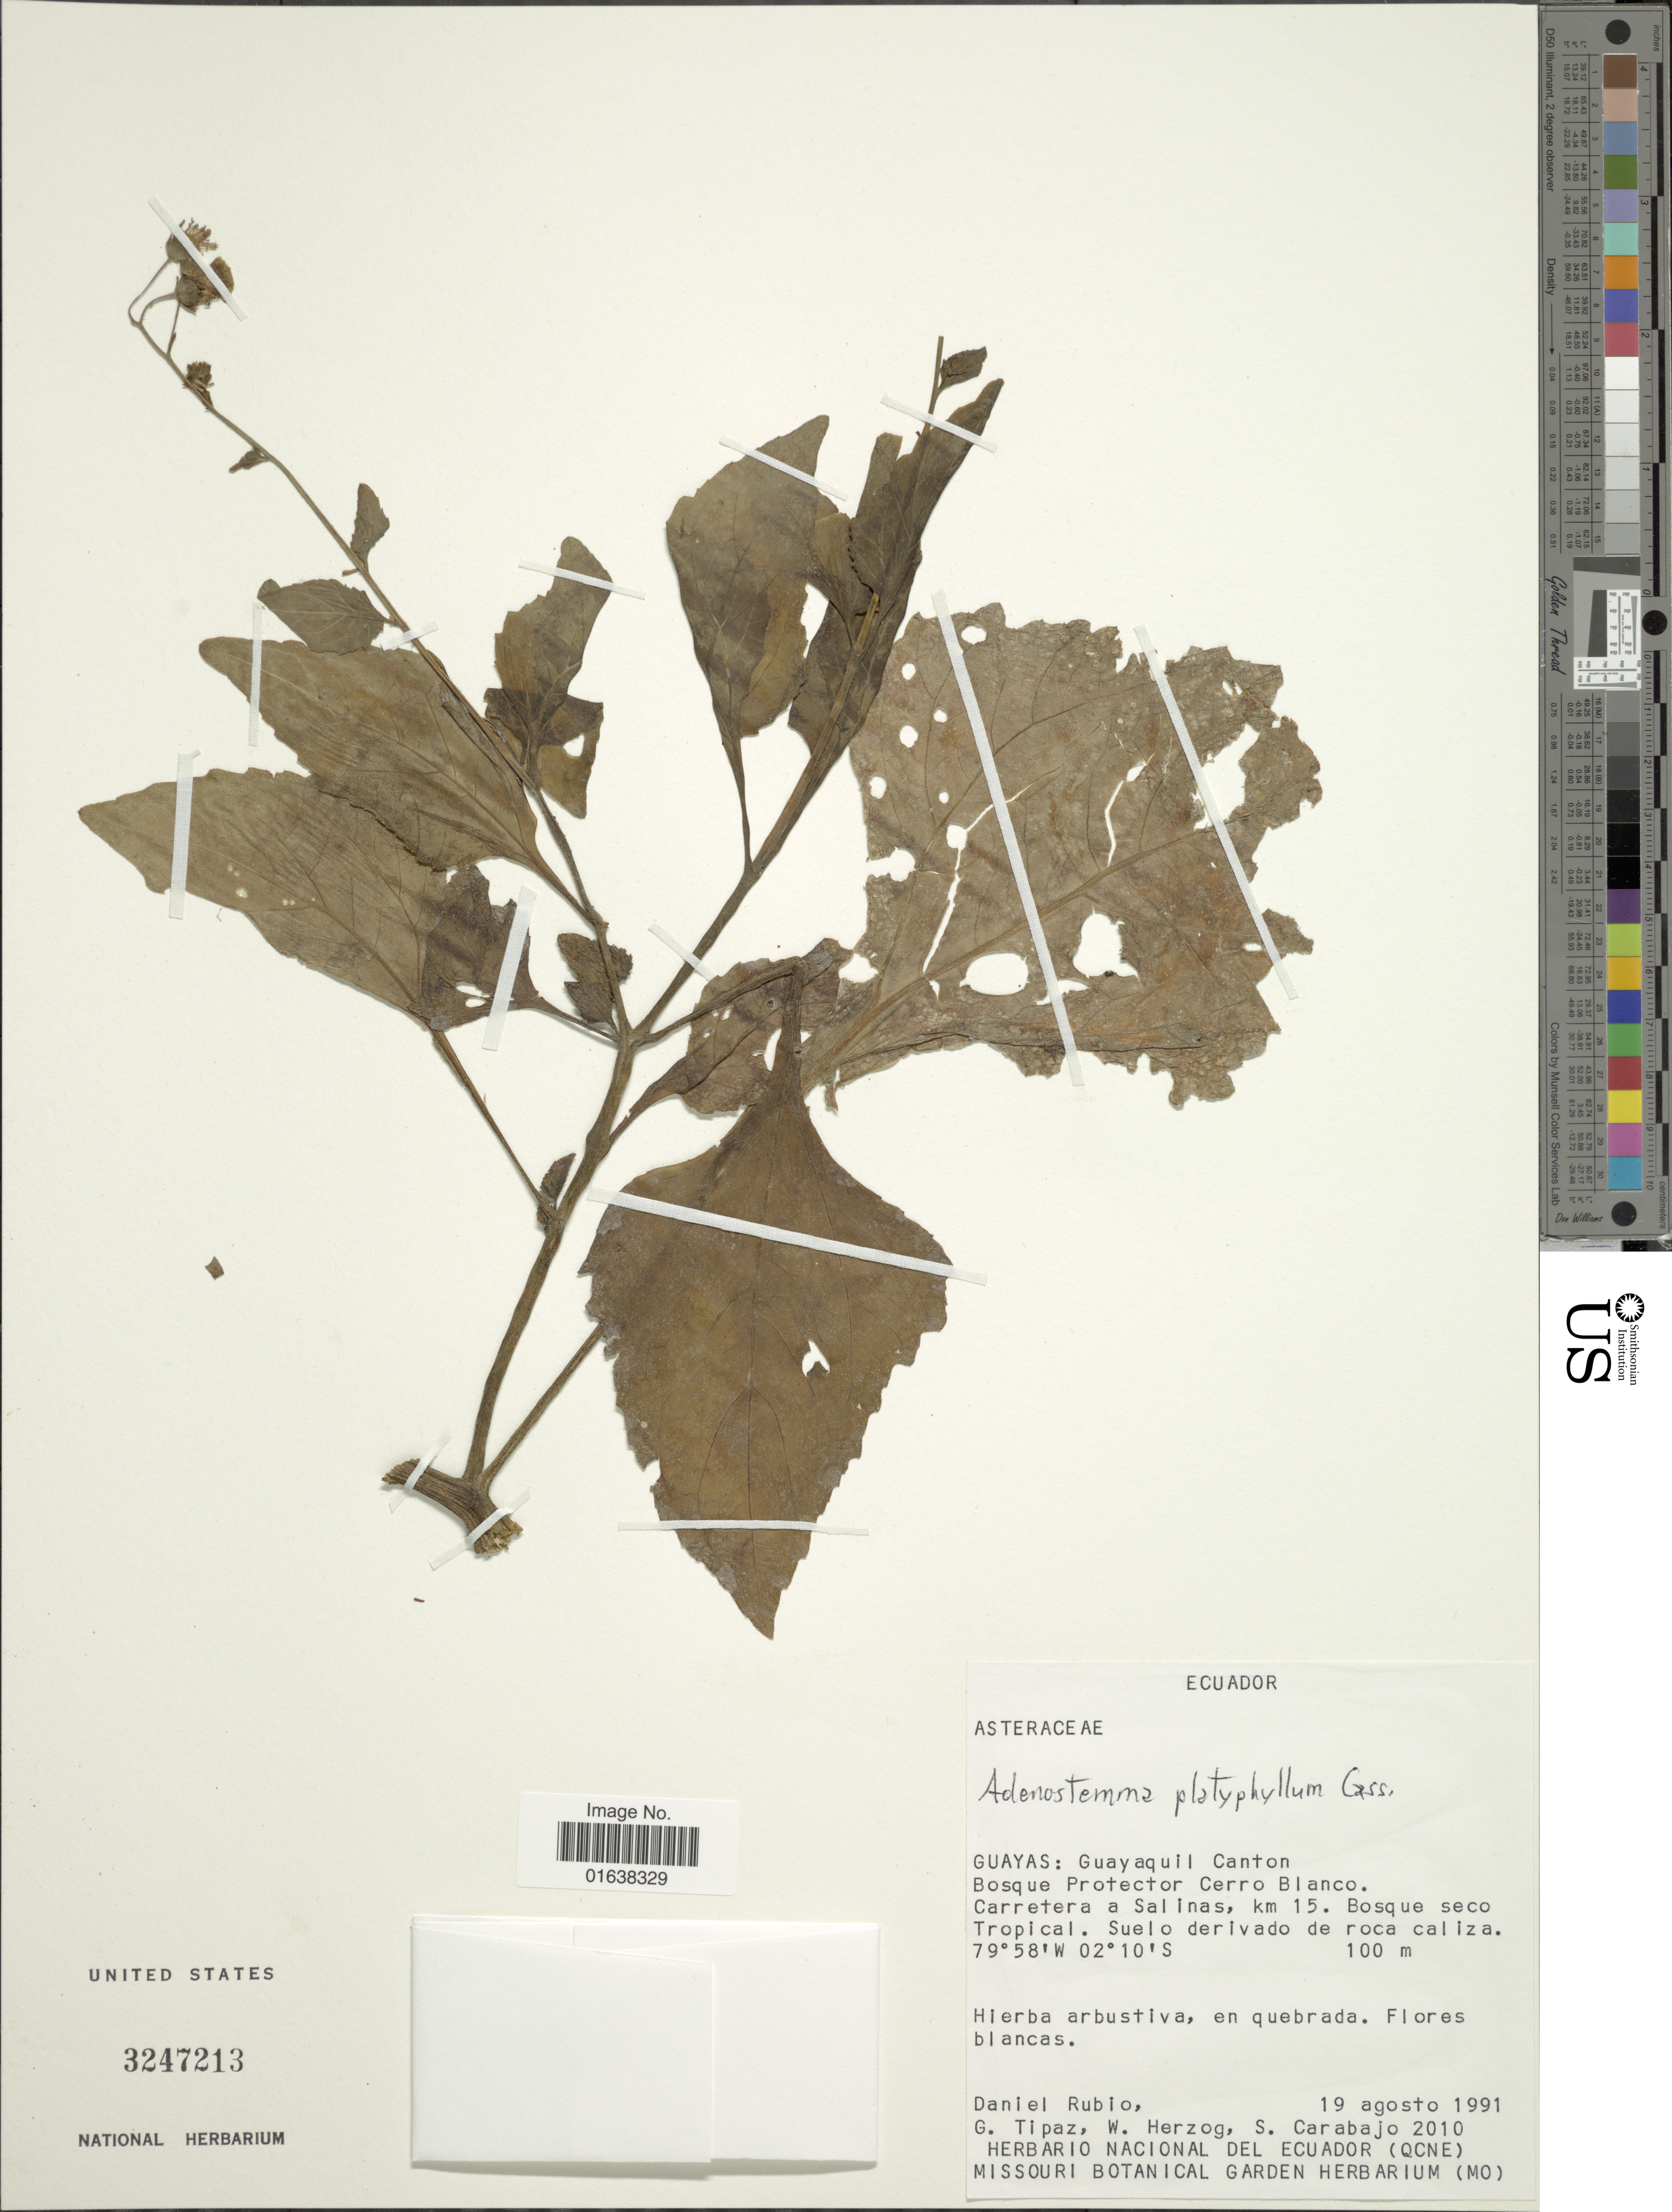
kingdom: Plantae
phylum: Tracheophyta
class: Magnoliopsida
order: Asterales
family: Asteraceae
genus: Adenostemma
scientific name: Adenostemma platyphyllum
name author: Cass.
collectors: D. Rubio, G. Tipaz, W. Herzog & S. Carabajo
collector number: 2010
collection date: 1991-08-19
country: Ecuador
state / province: Guayas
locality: Ecuador. Guayas: Guayaquil Canton. Bosque Protector Cerro Blanco. Carretera a Salinas, km 15. Bosque seco Tropical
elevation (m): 100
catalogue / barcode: US 3247213